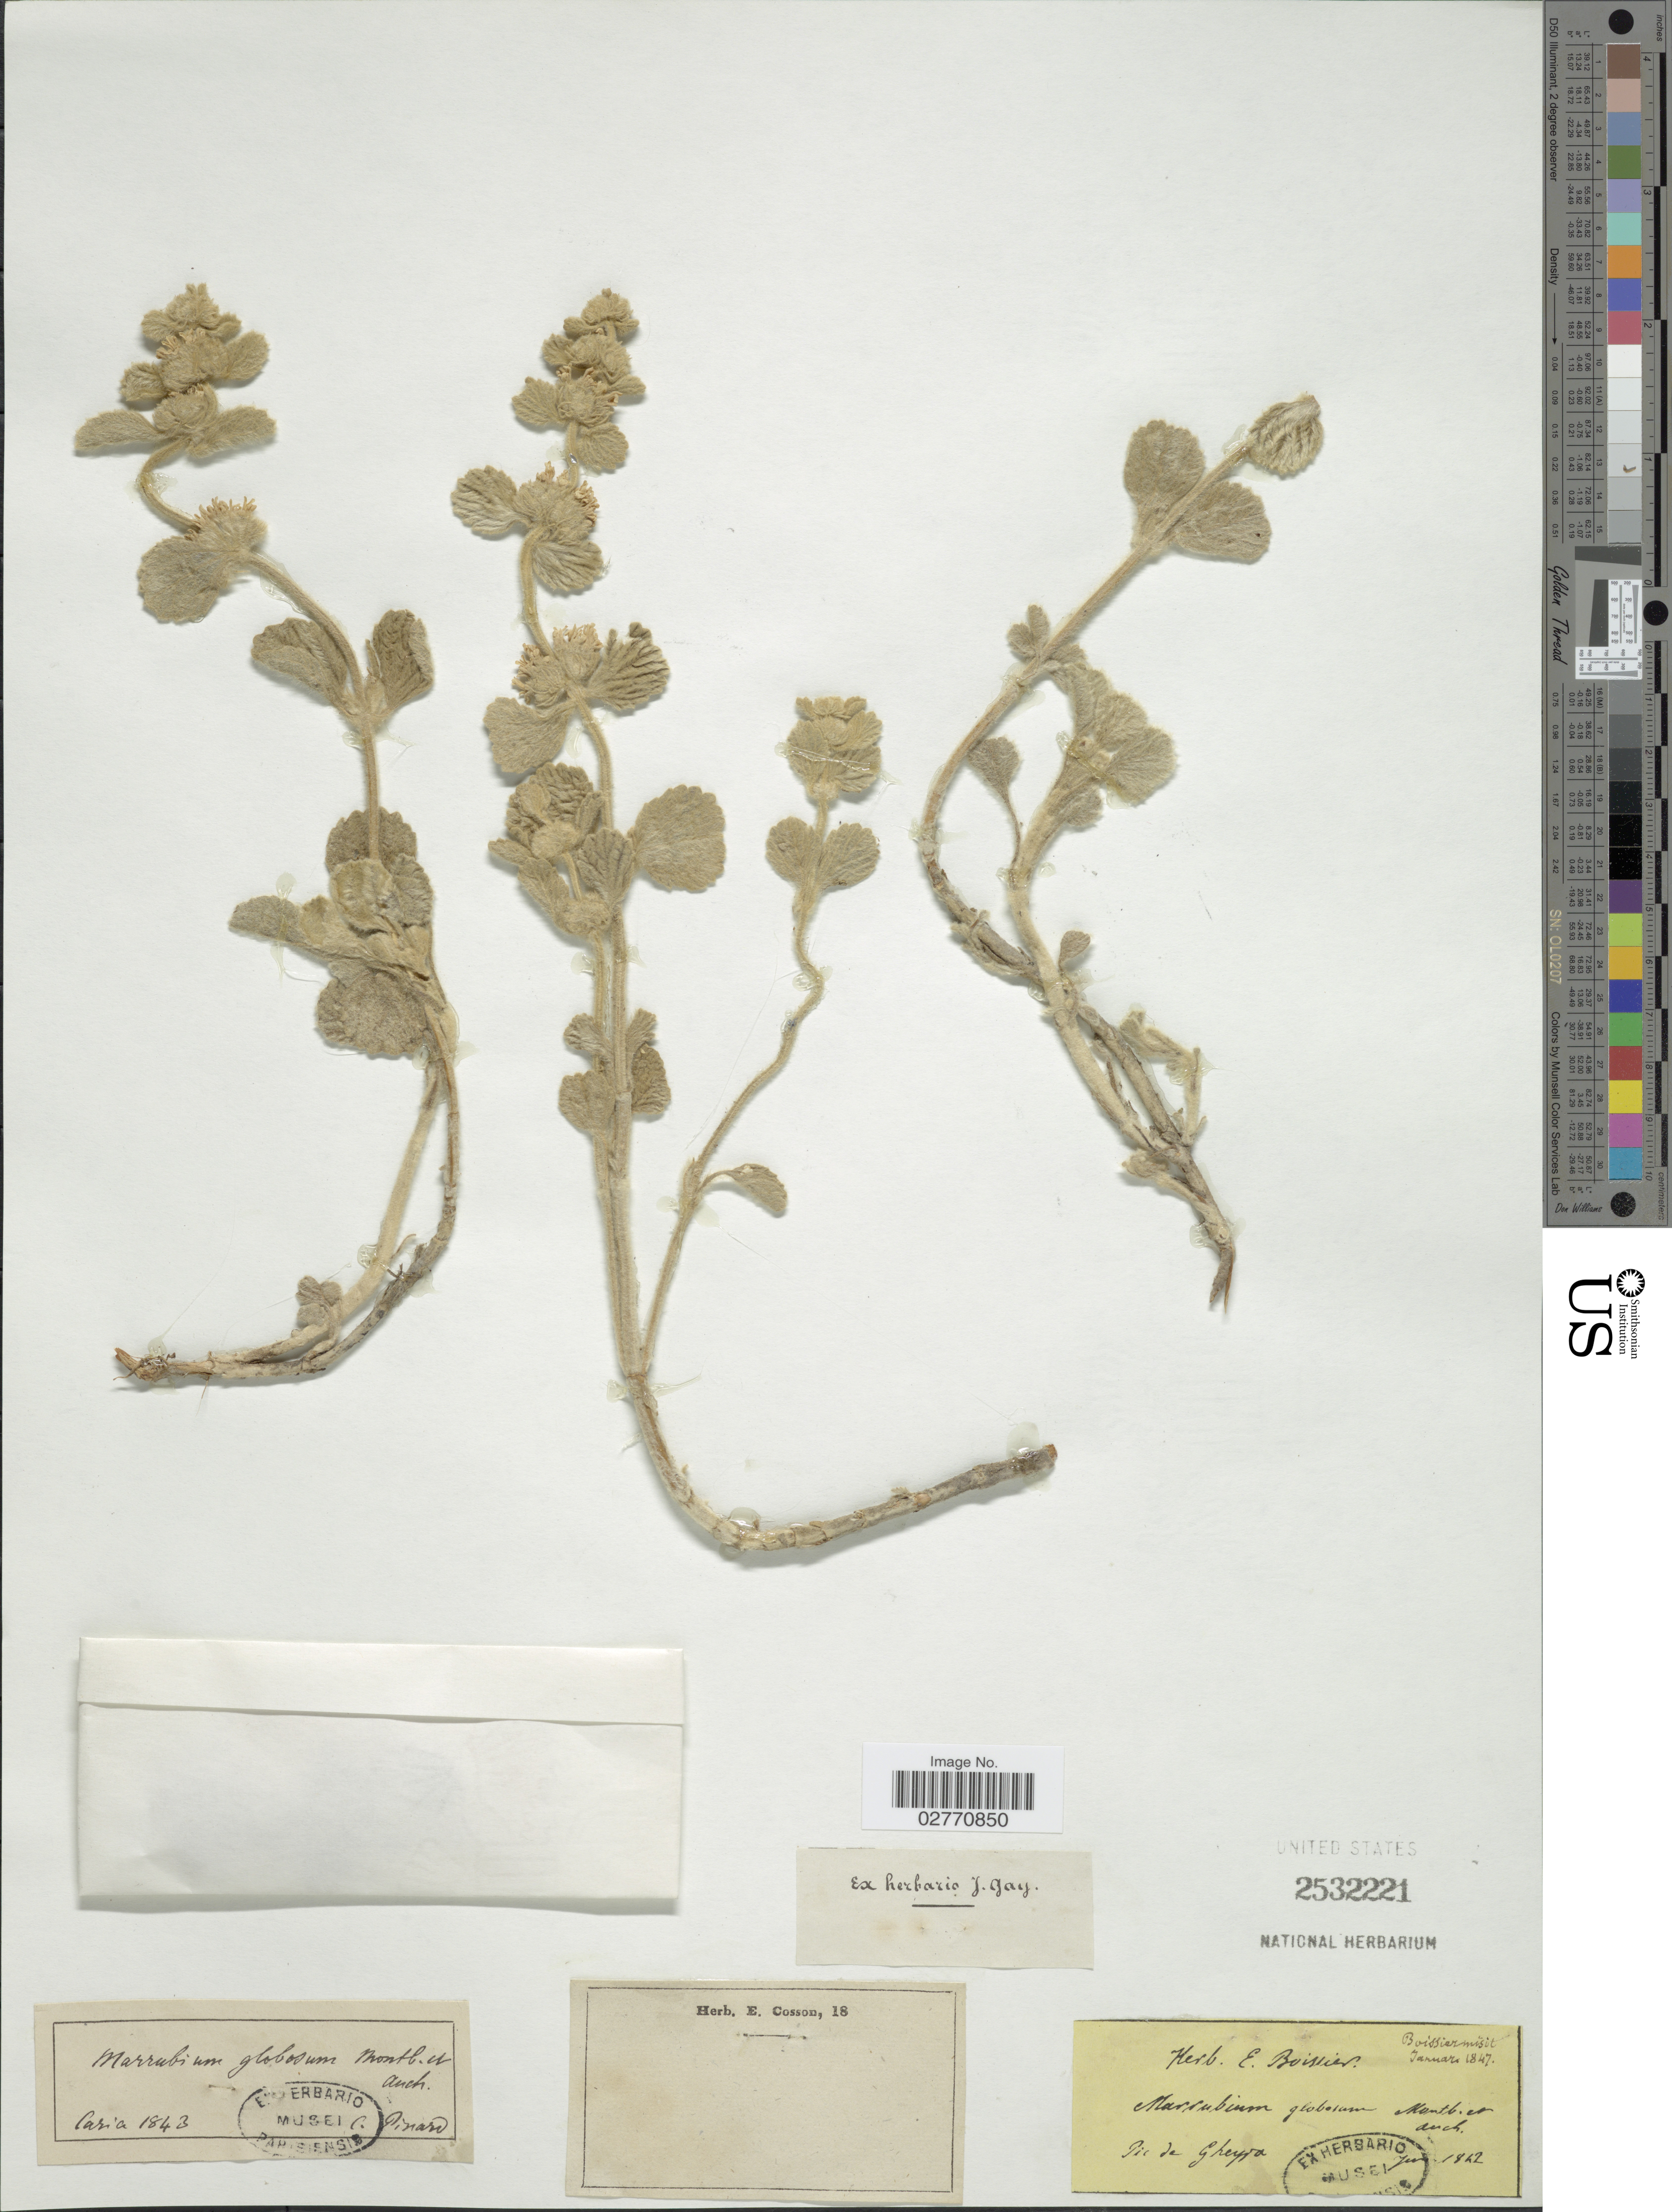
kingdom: Plantae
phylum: Tracheophyta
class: Magnoliopsida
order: Lamiales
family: Lamiaceae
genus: Marrubium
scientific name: Marrubium globosum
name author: Montbret & Aucher ex Benth.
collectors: Herb. Boissier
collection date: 1842-06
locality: Pic de Gheyra [interpreted]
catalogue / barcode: US 2532221-2